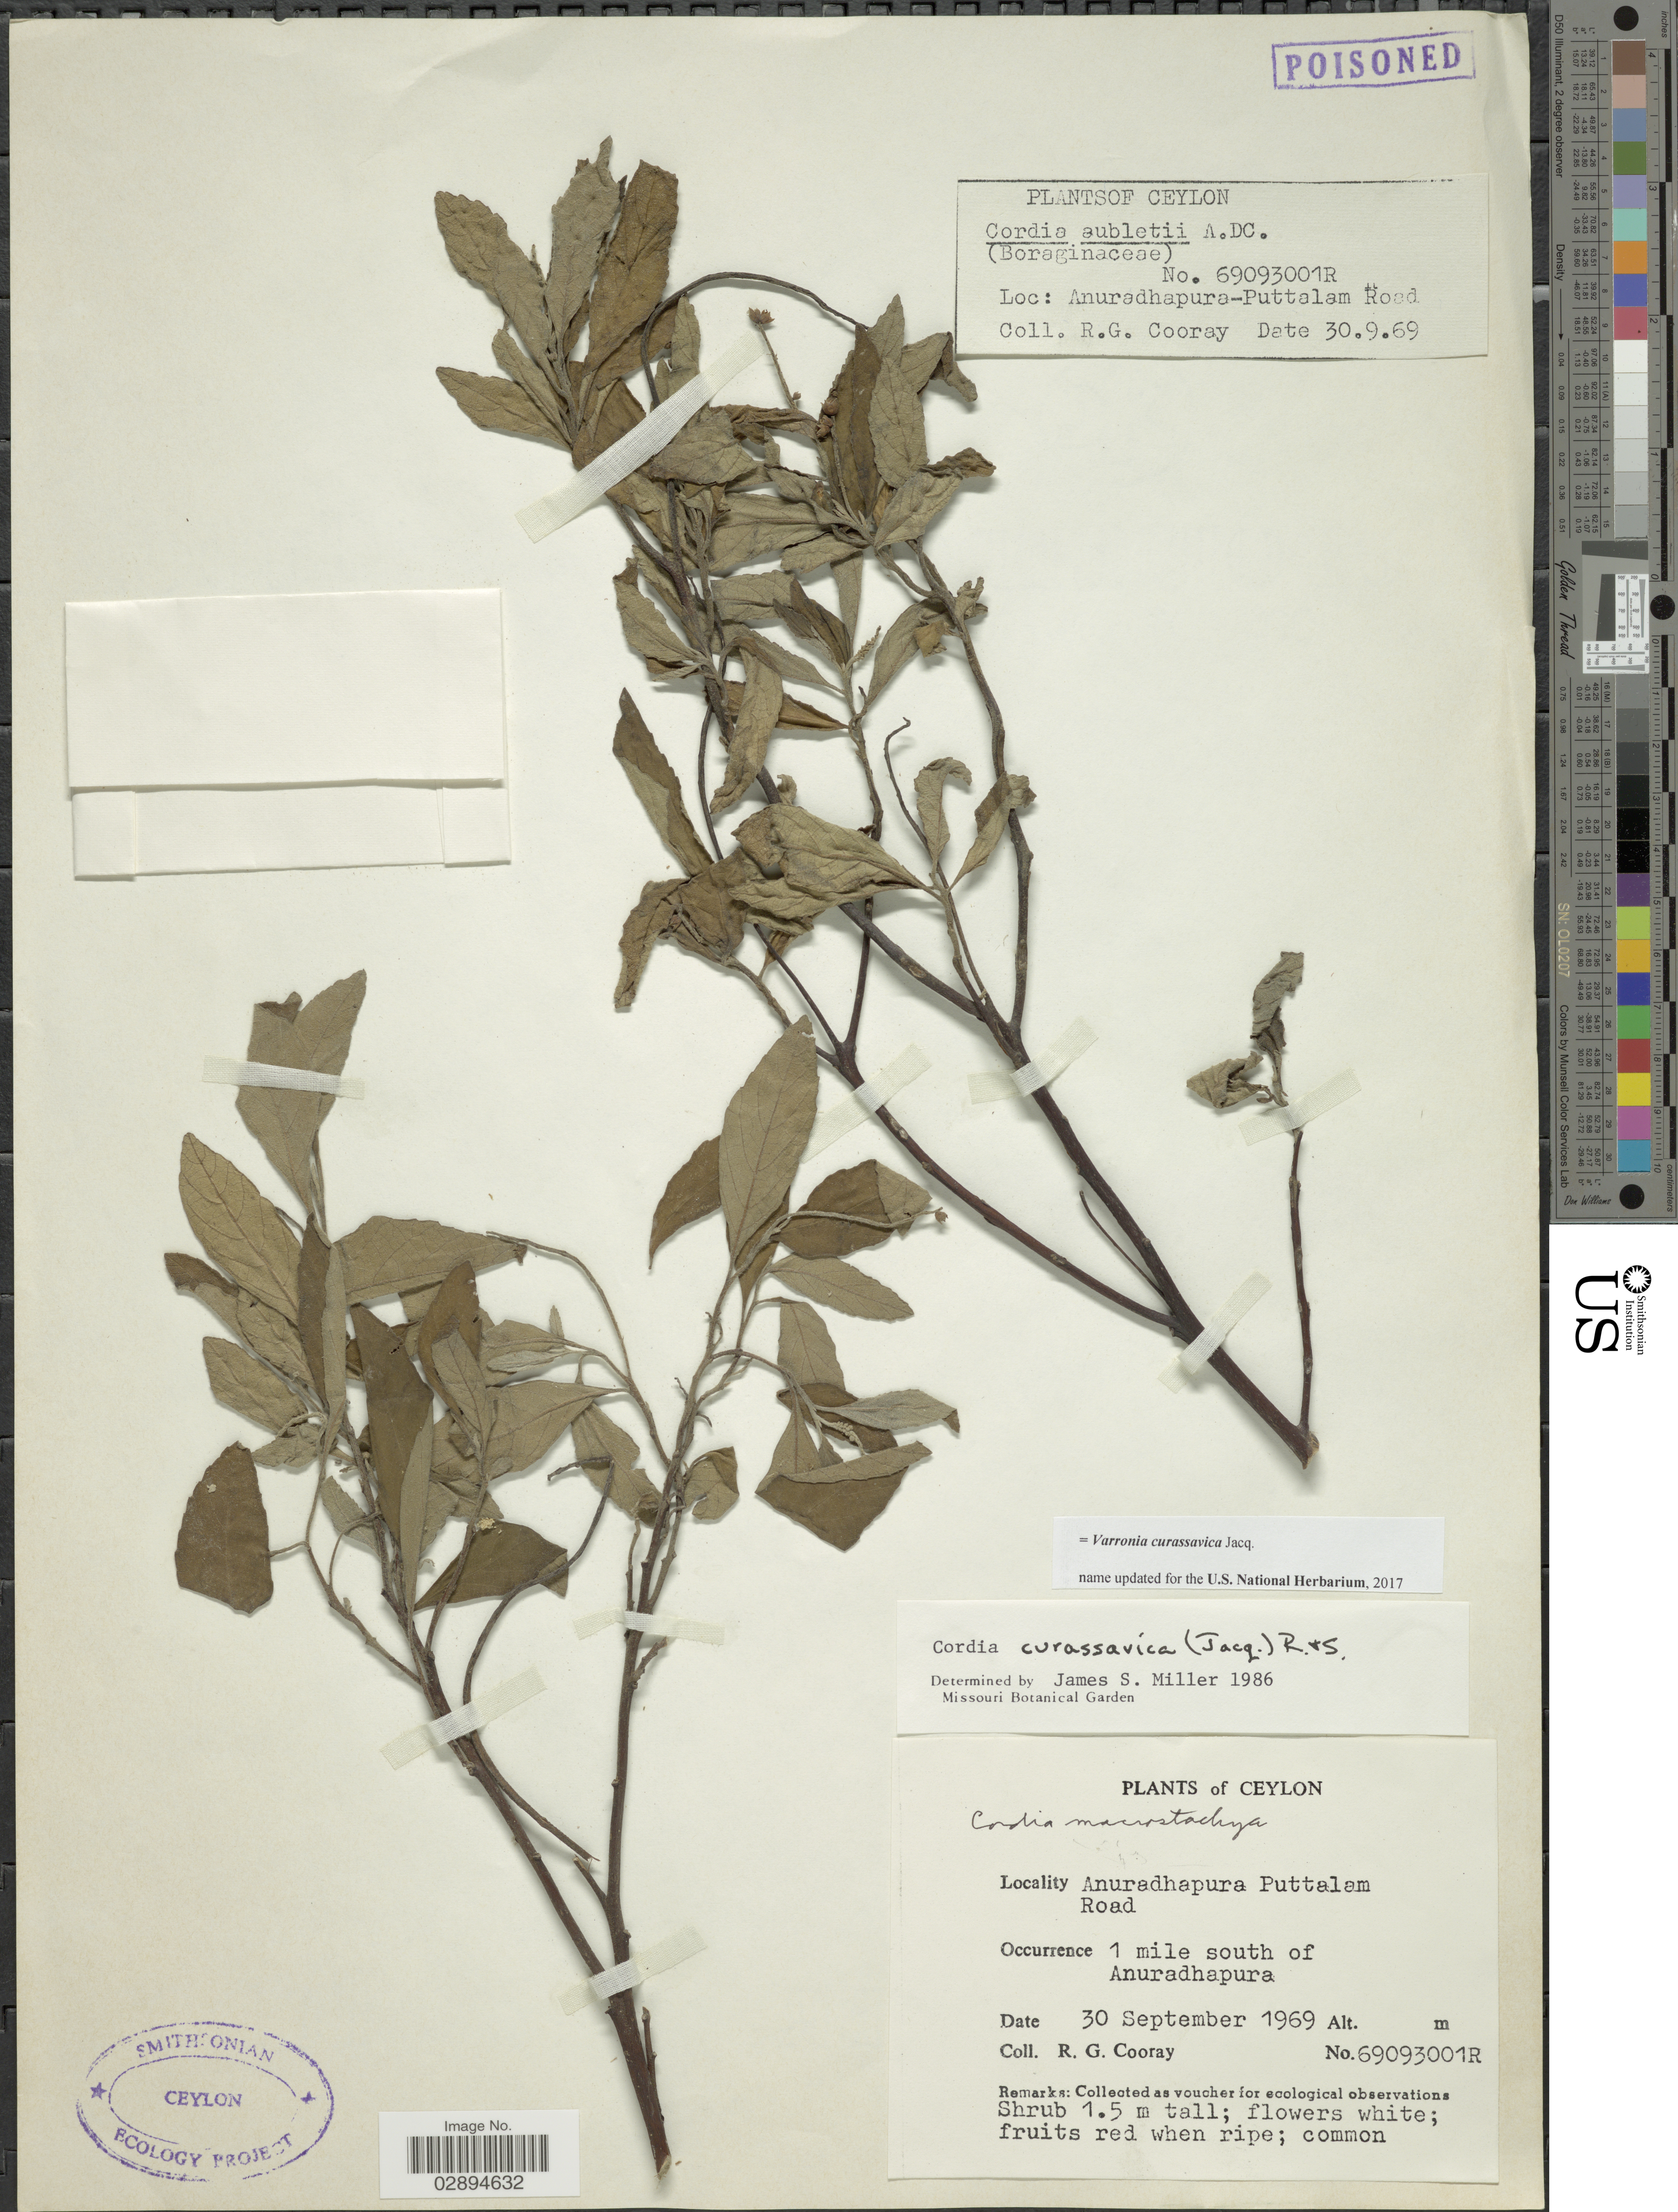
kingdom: Plantae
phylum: Tracheophyta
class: Magnoliopsida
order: Boraginales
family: Cordiaceae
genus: Varronia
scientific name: Varronia curassavica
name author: Jacq.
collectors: R. Cooray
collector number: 69093001R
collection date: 1969-09-30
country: Sri Lanka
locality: Ceylon. Anuradhapura Puttalam Road. 1 mile of south of Anuradhapura.